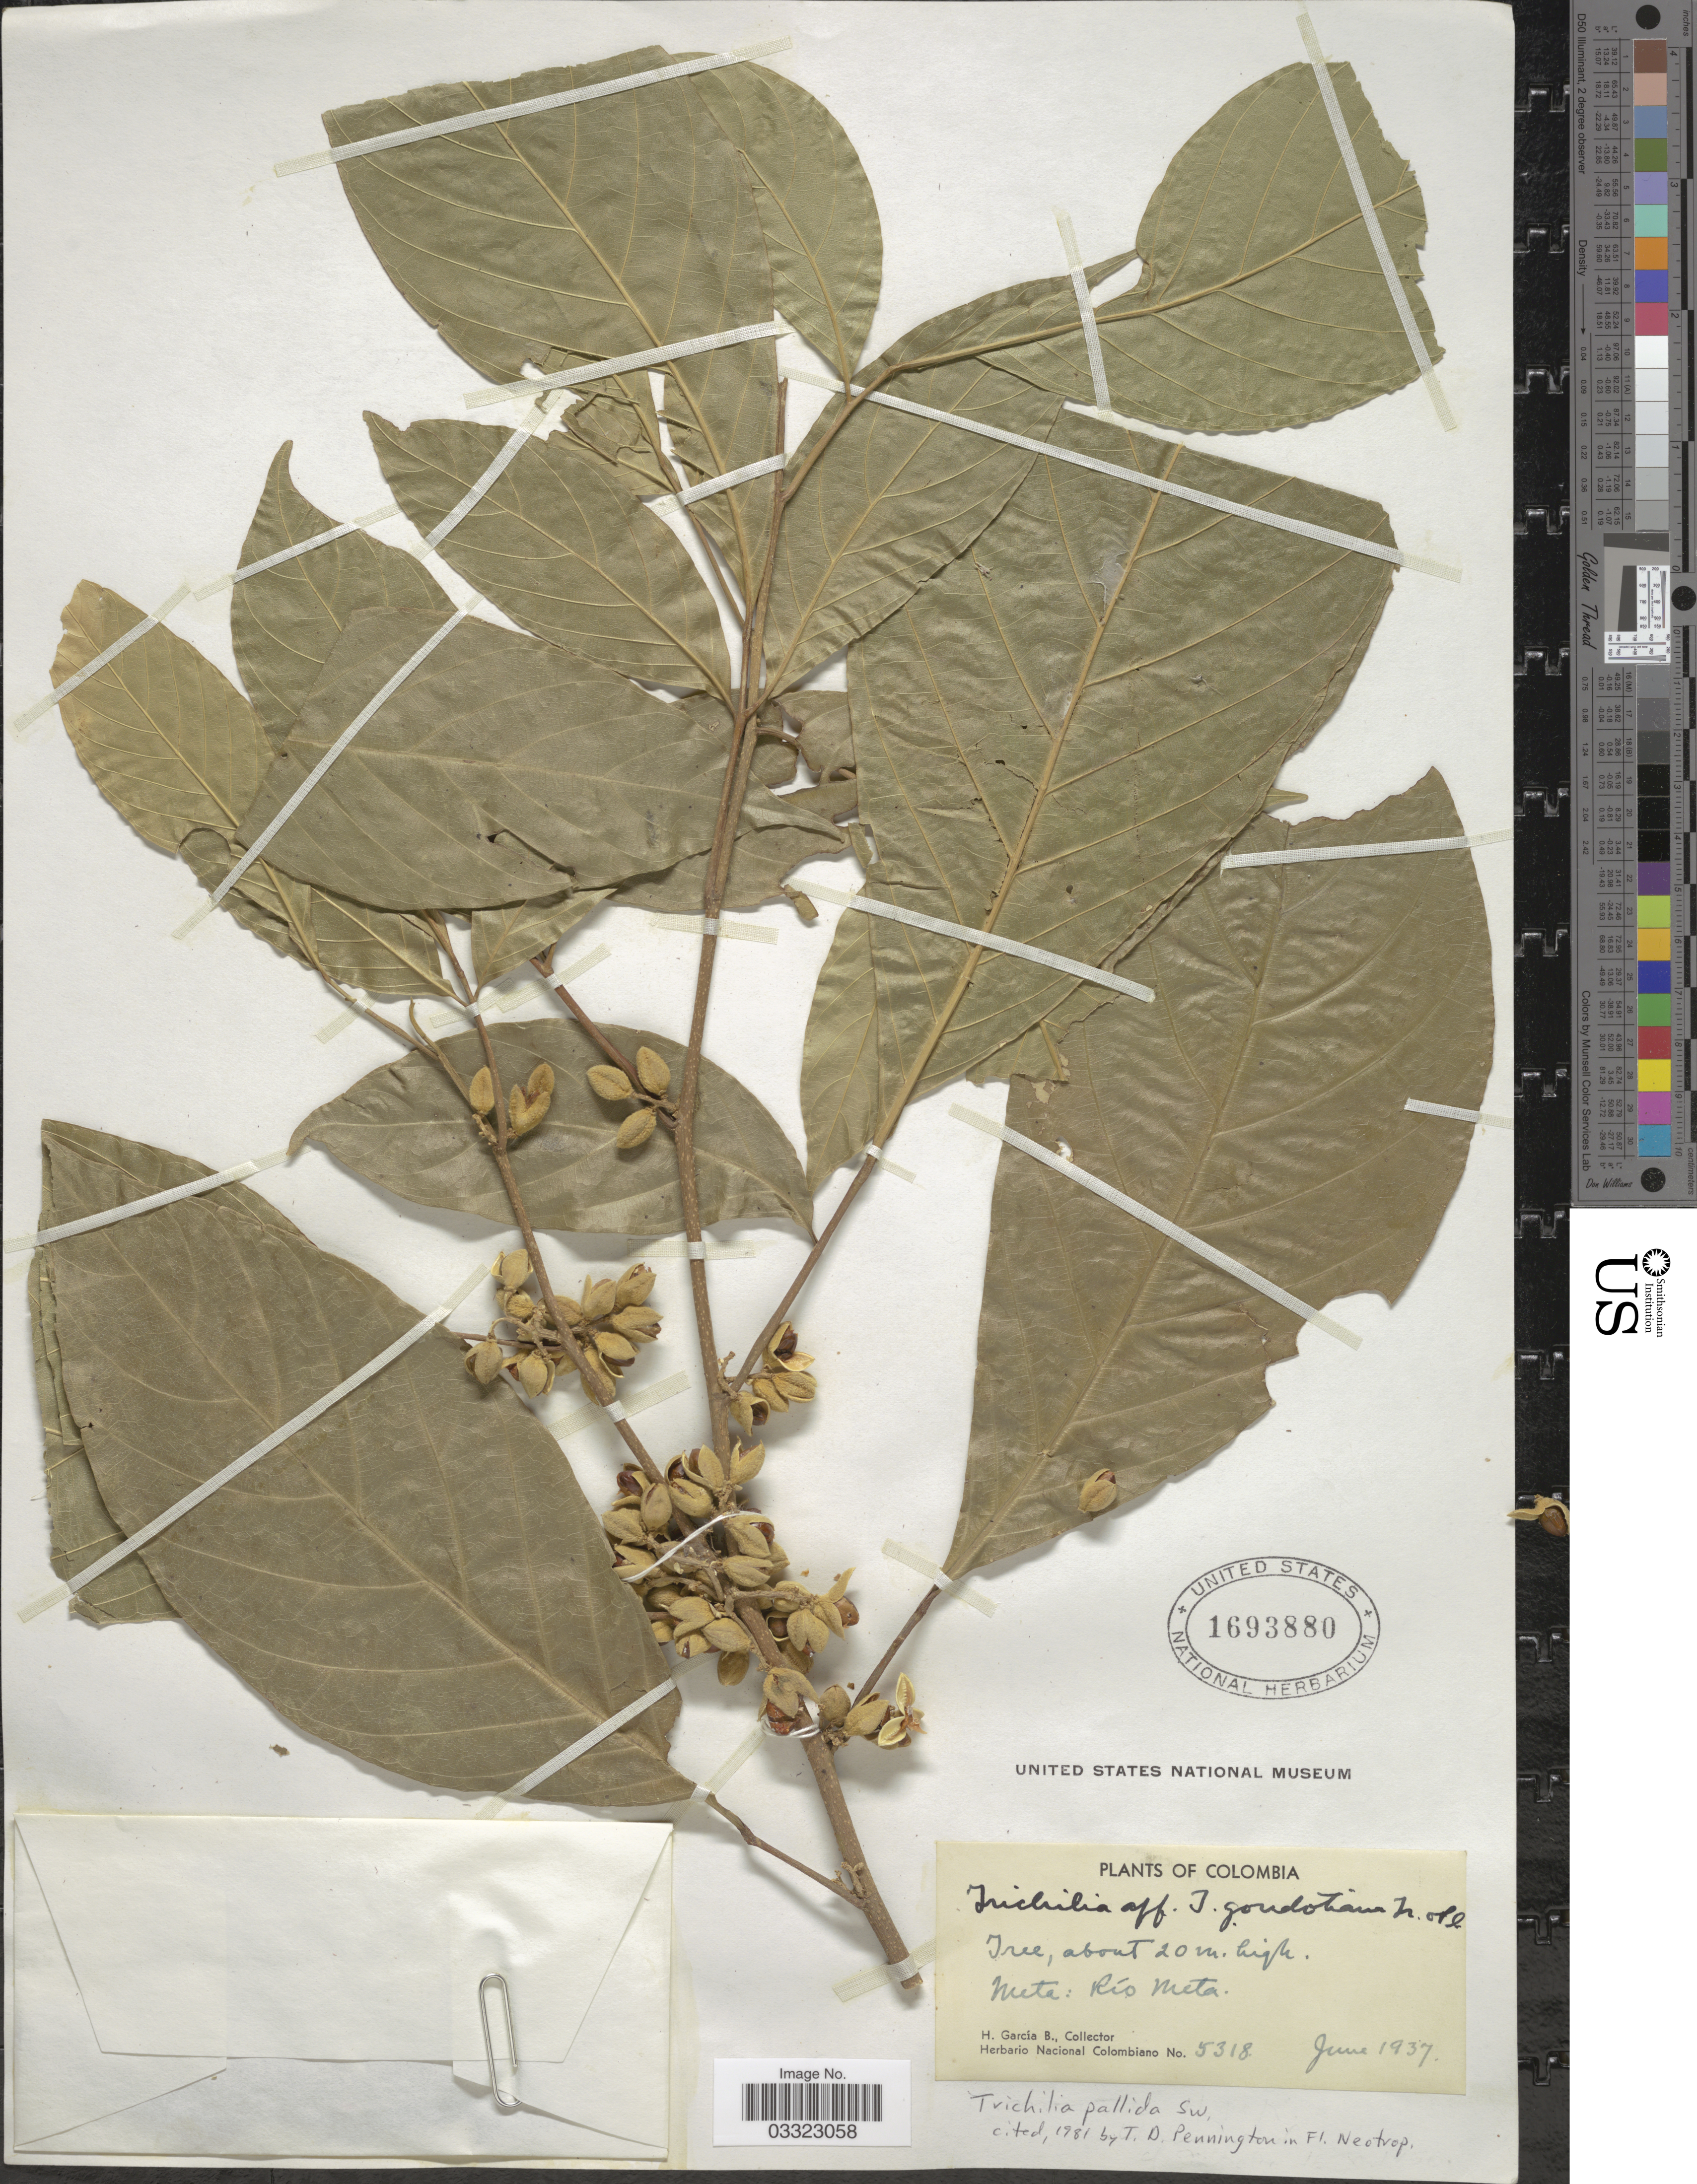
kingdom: Plantae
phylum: Tracheophyta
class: Magnoliopsida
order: Sapindales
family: Meliaceae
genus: Trichilia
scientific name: Trichilia pallida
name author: Sw.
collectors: H. García B.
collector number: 5318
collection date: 1937-06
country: Colombia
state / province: Meta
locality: Río Meta.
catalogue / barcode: US 1693880